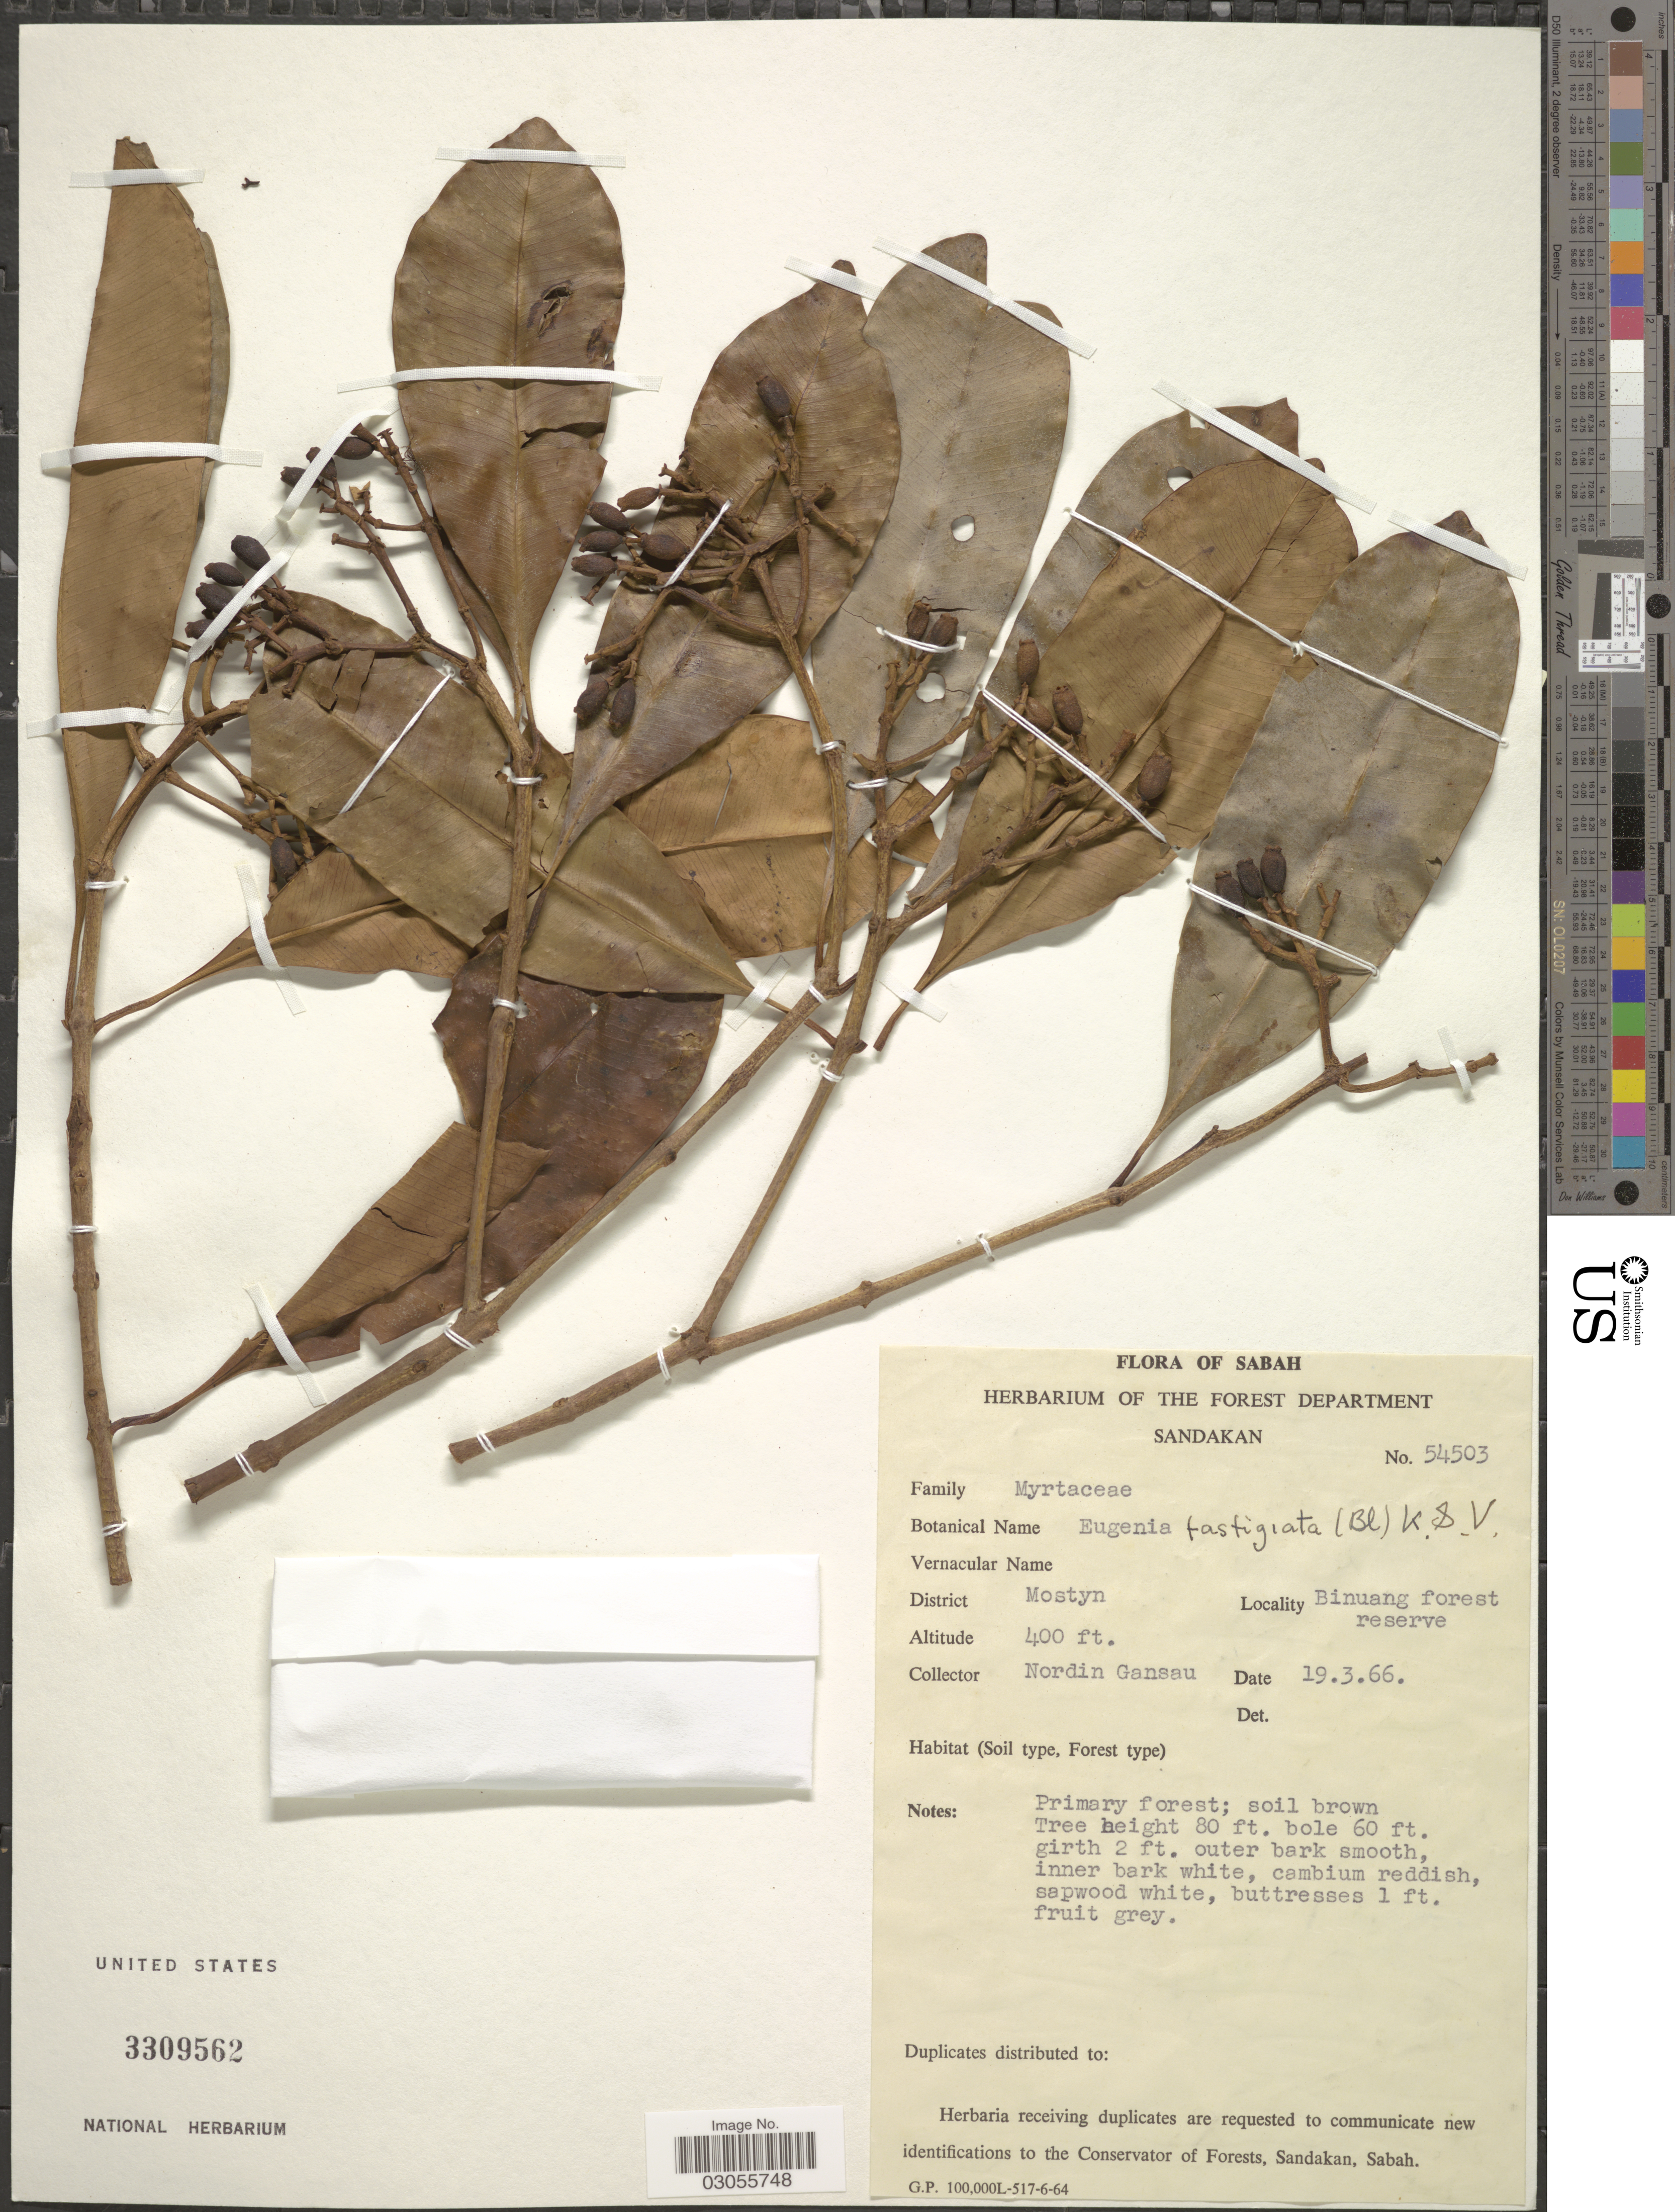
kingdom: Plantae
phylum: Tracheophyta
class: Magnoliopsida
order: Myrtales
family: Myrtaceae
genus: Syzygium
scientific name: Syzygium fastigiatum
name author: (Blume) Merr. & L.M. Perry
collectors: N. Gansau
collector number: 54503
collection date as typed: Transcribed d/m/y: 19/3/66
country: Malaysia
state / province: Sabah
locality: District Mostyn. Binuang forest reserve.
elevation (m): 122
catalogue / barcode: US 3309562